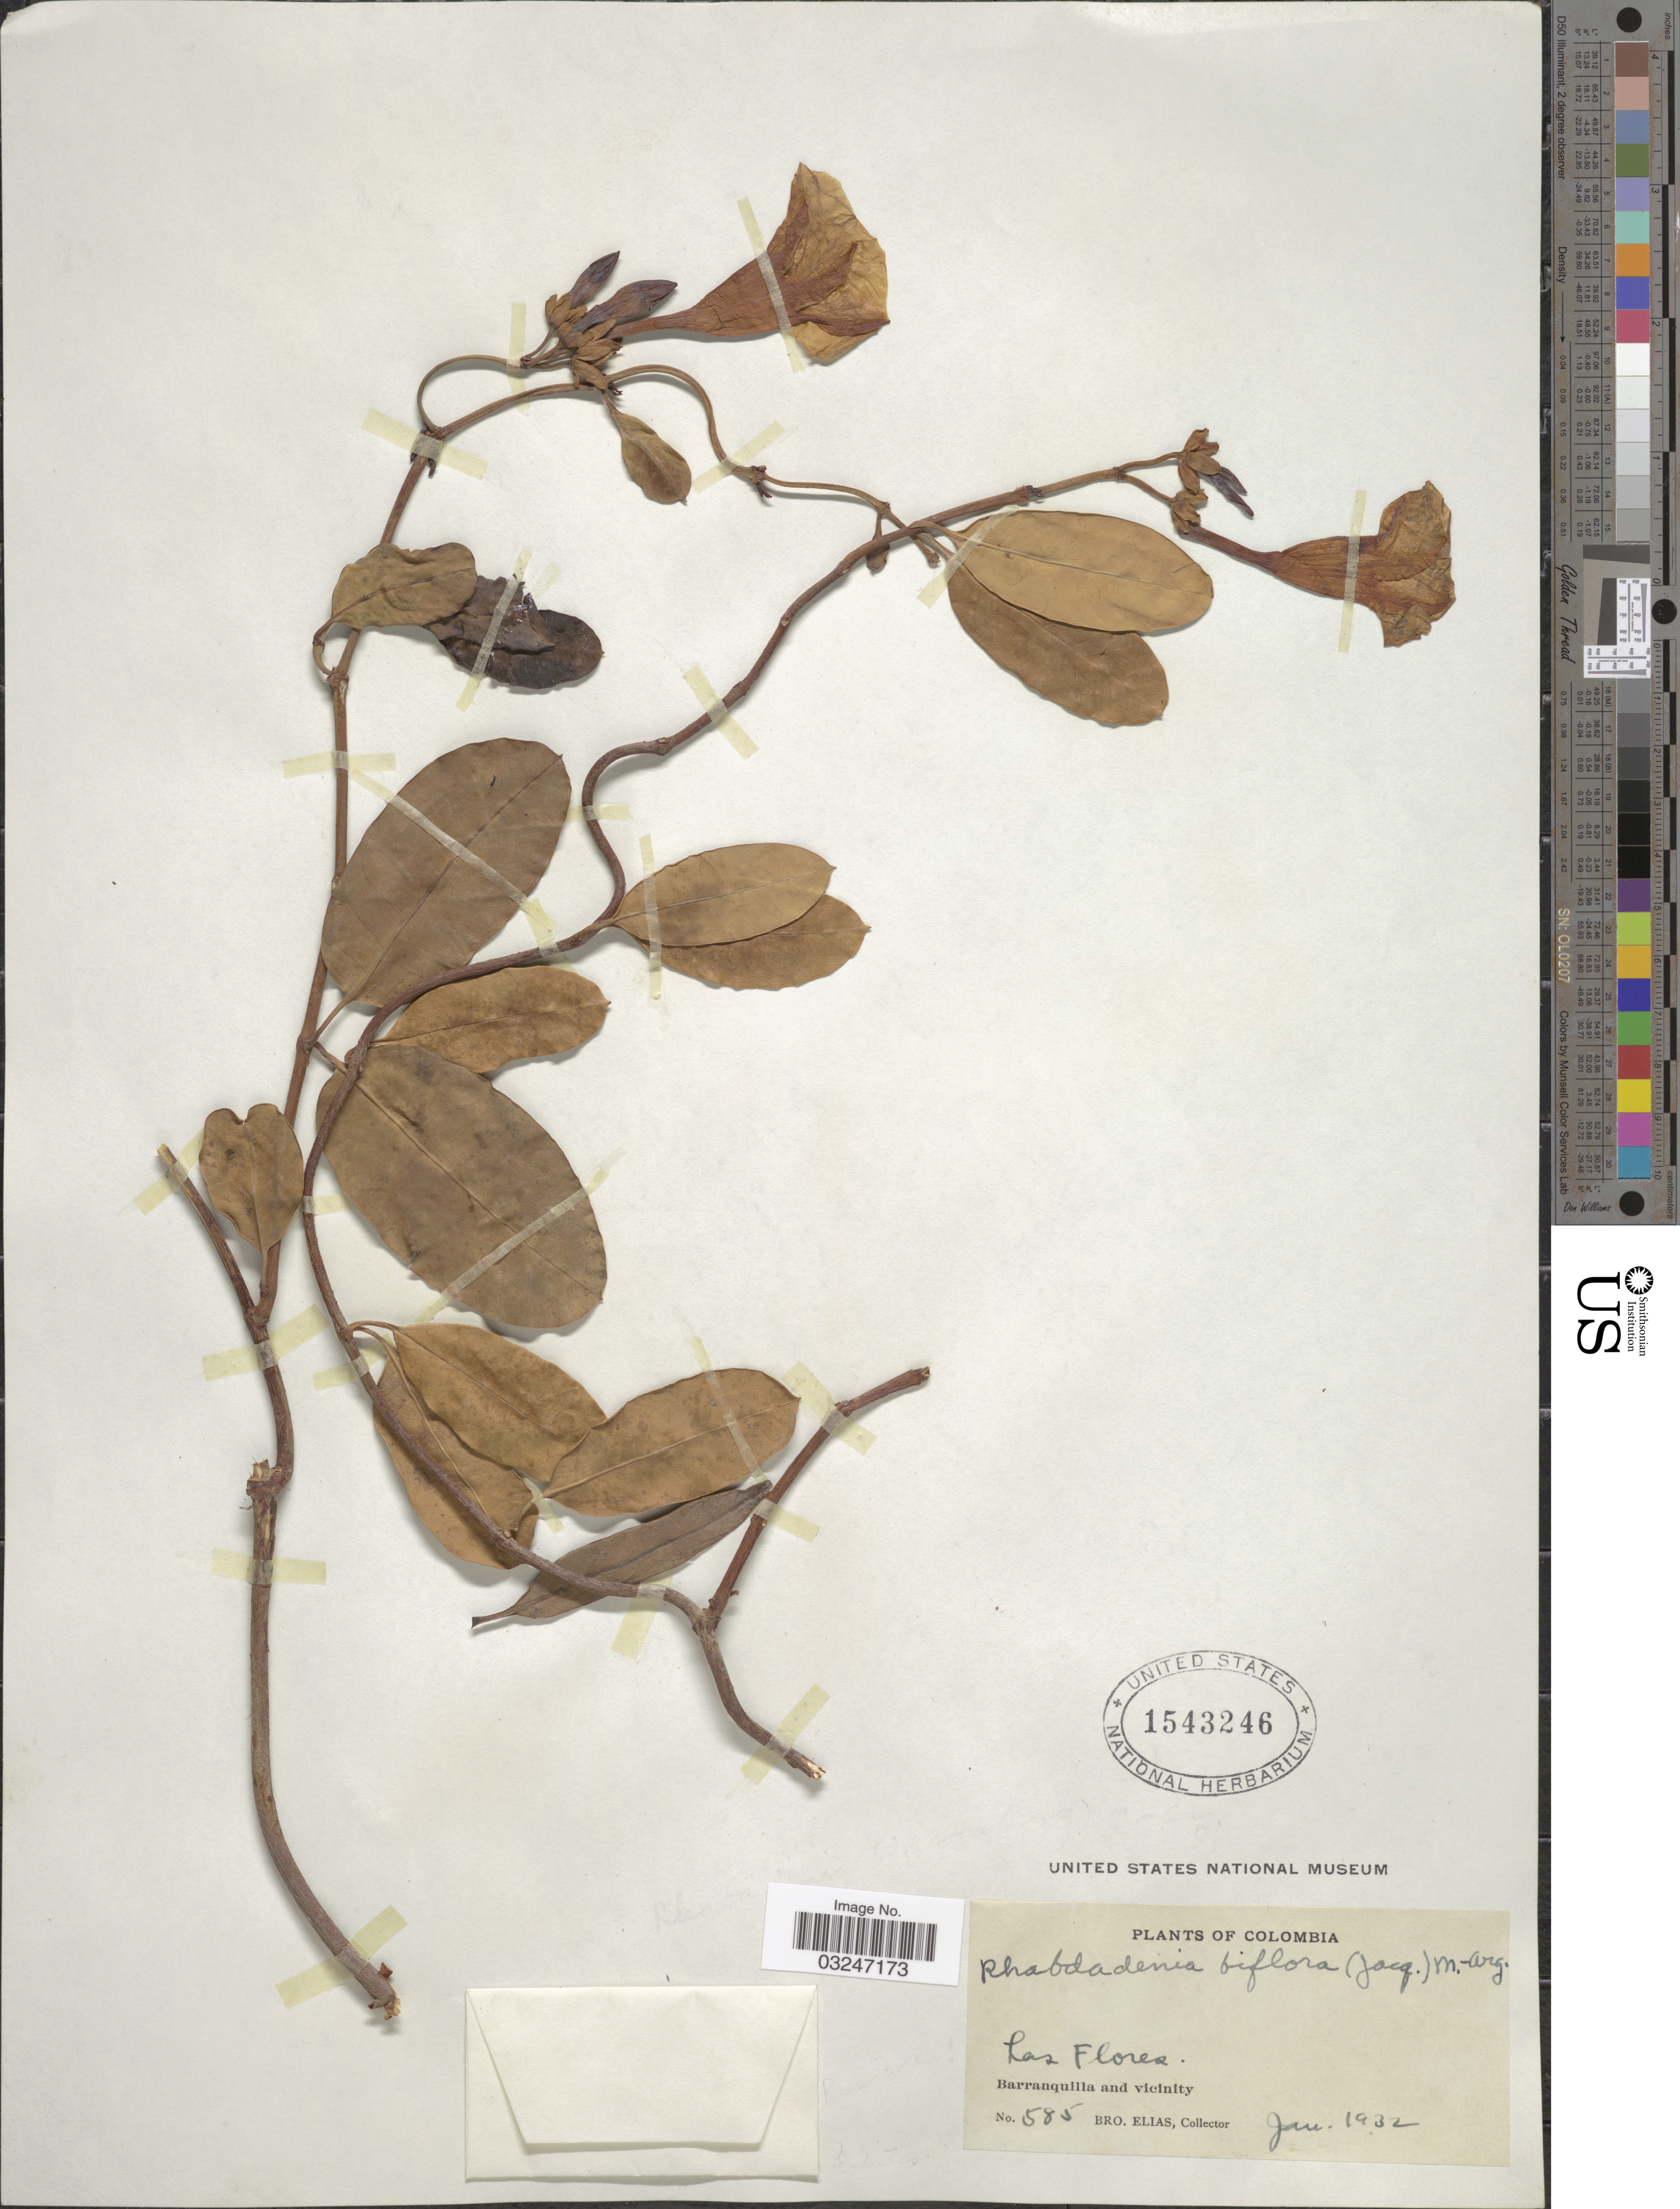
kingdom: Plantae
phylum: Tracheophyta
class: Magnoliopsida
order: Gentianales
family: Apocynaceae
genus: Rhabdadenia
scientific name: Rhabdadenia biflora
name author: (Jacq.) Müll. Arg.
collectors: Bro. Elias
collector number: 585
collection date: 1932-01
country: Colombia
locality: Barranquilla and vicinity.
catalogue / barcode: US 1543246